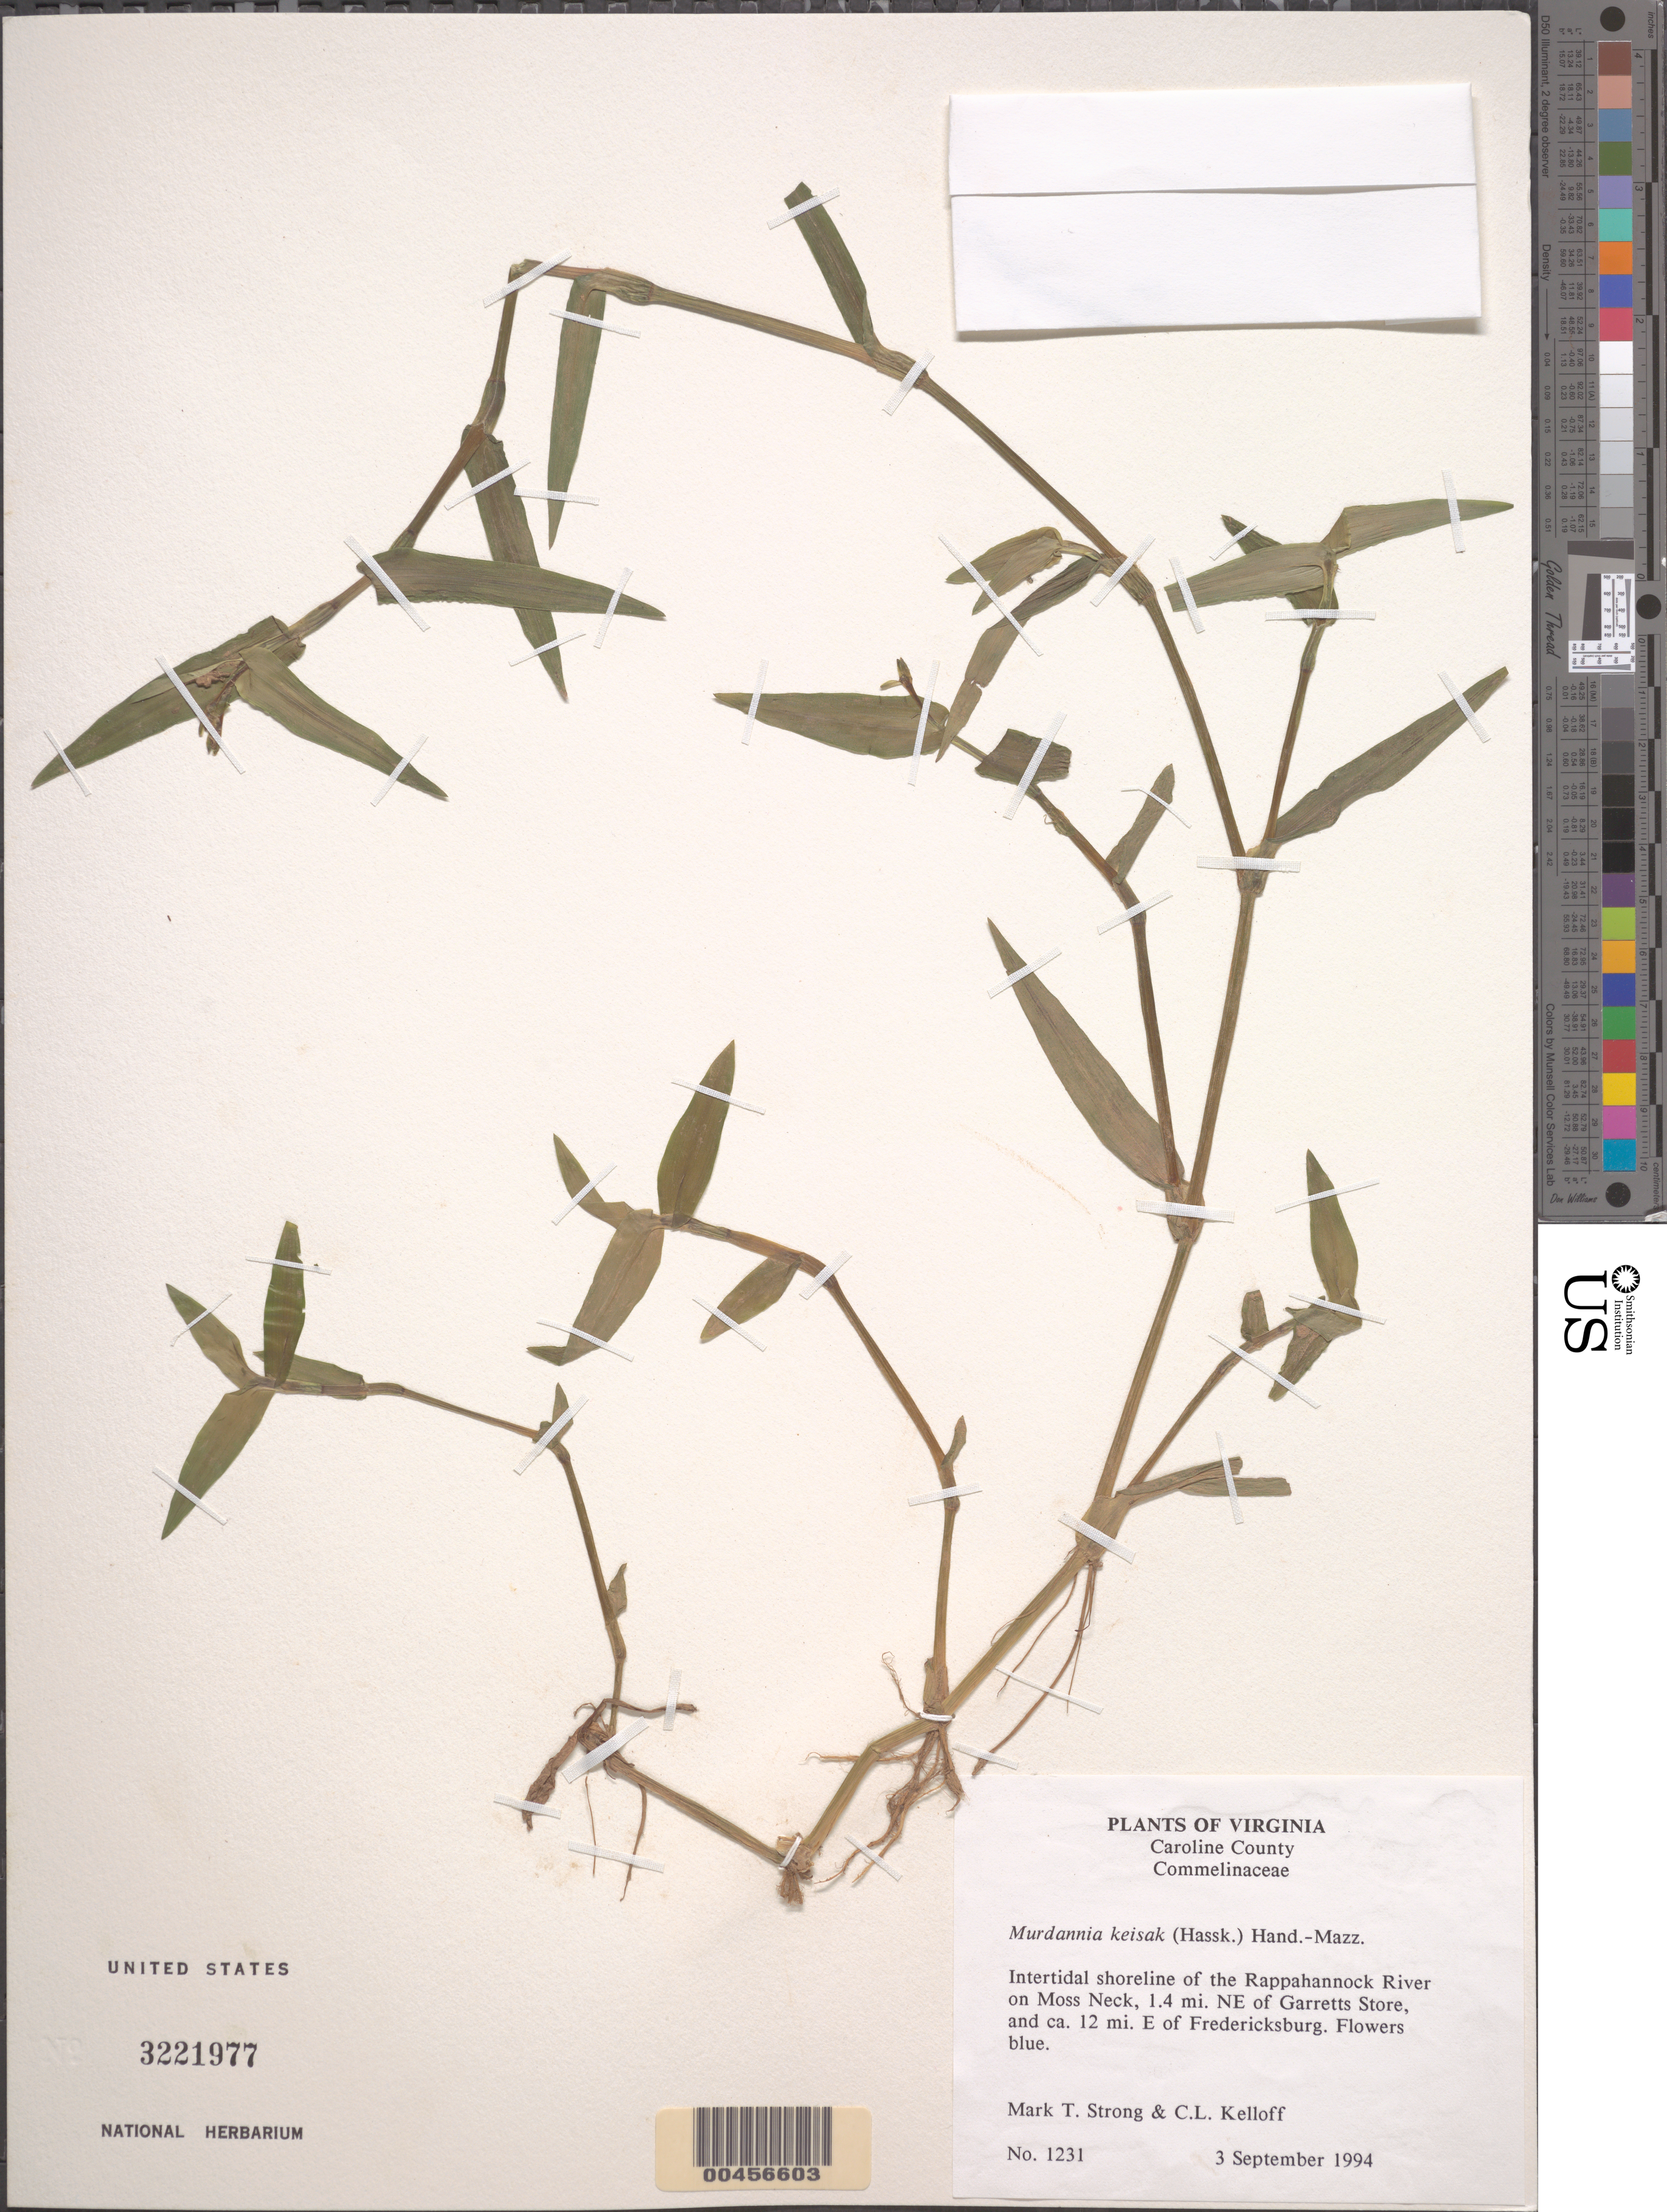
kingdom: Plantae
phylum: Tracheophyta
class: Liliopsida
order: Commelinales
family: Commelinaceae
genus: Murdannia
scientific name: Murdannia keisak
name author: (Hassk.) Hand.-Mazz.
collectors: M. T. Strong & C. L. Kelloff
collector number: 1231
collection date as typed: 03 Sep 1994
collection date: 1994-09-03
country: United States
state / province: Virginia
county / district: Caroline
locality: Rappahannock river on moss neck, ne of garretts store, e of fredericksburg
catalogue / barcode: US 3221977